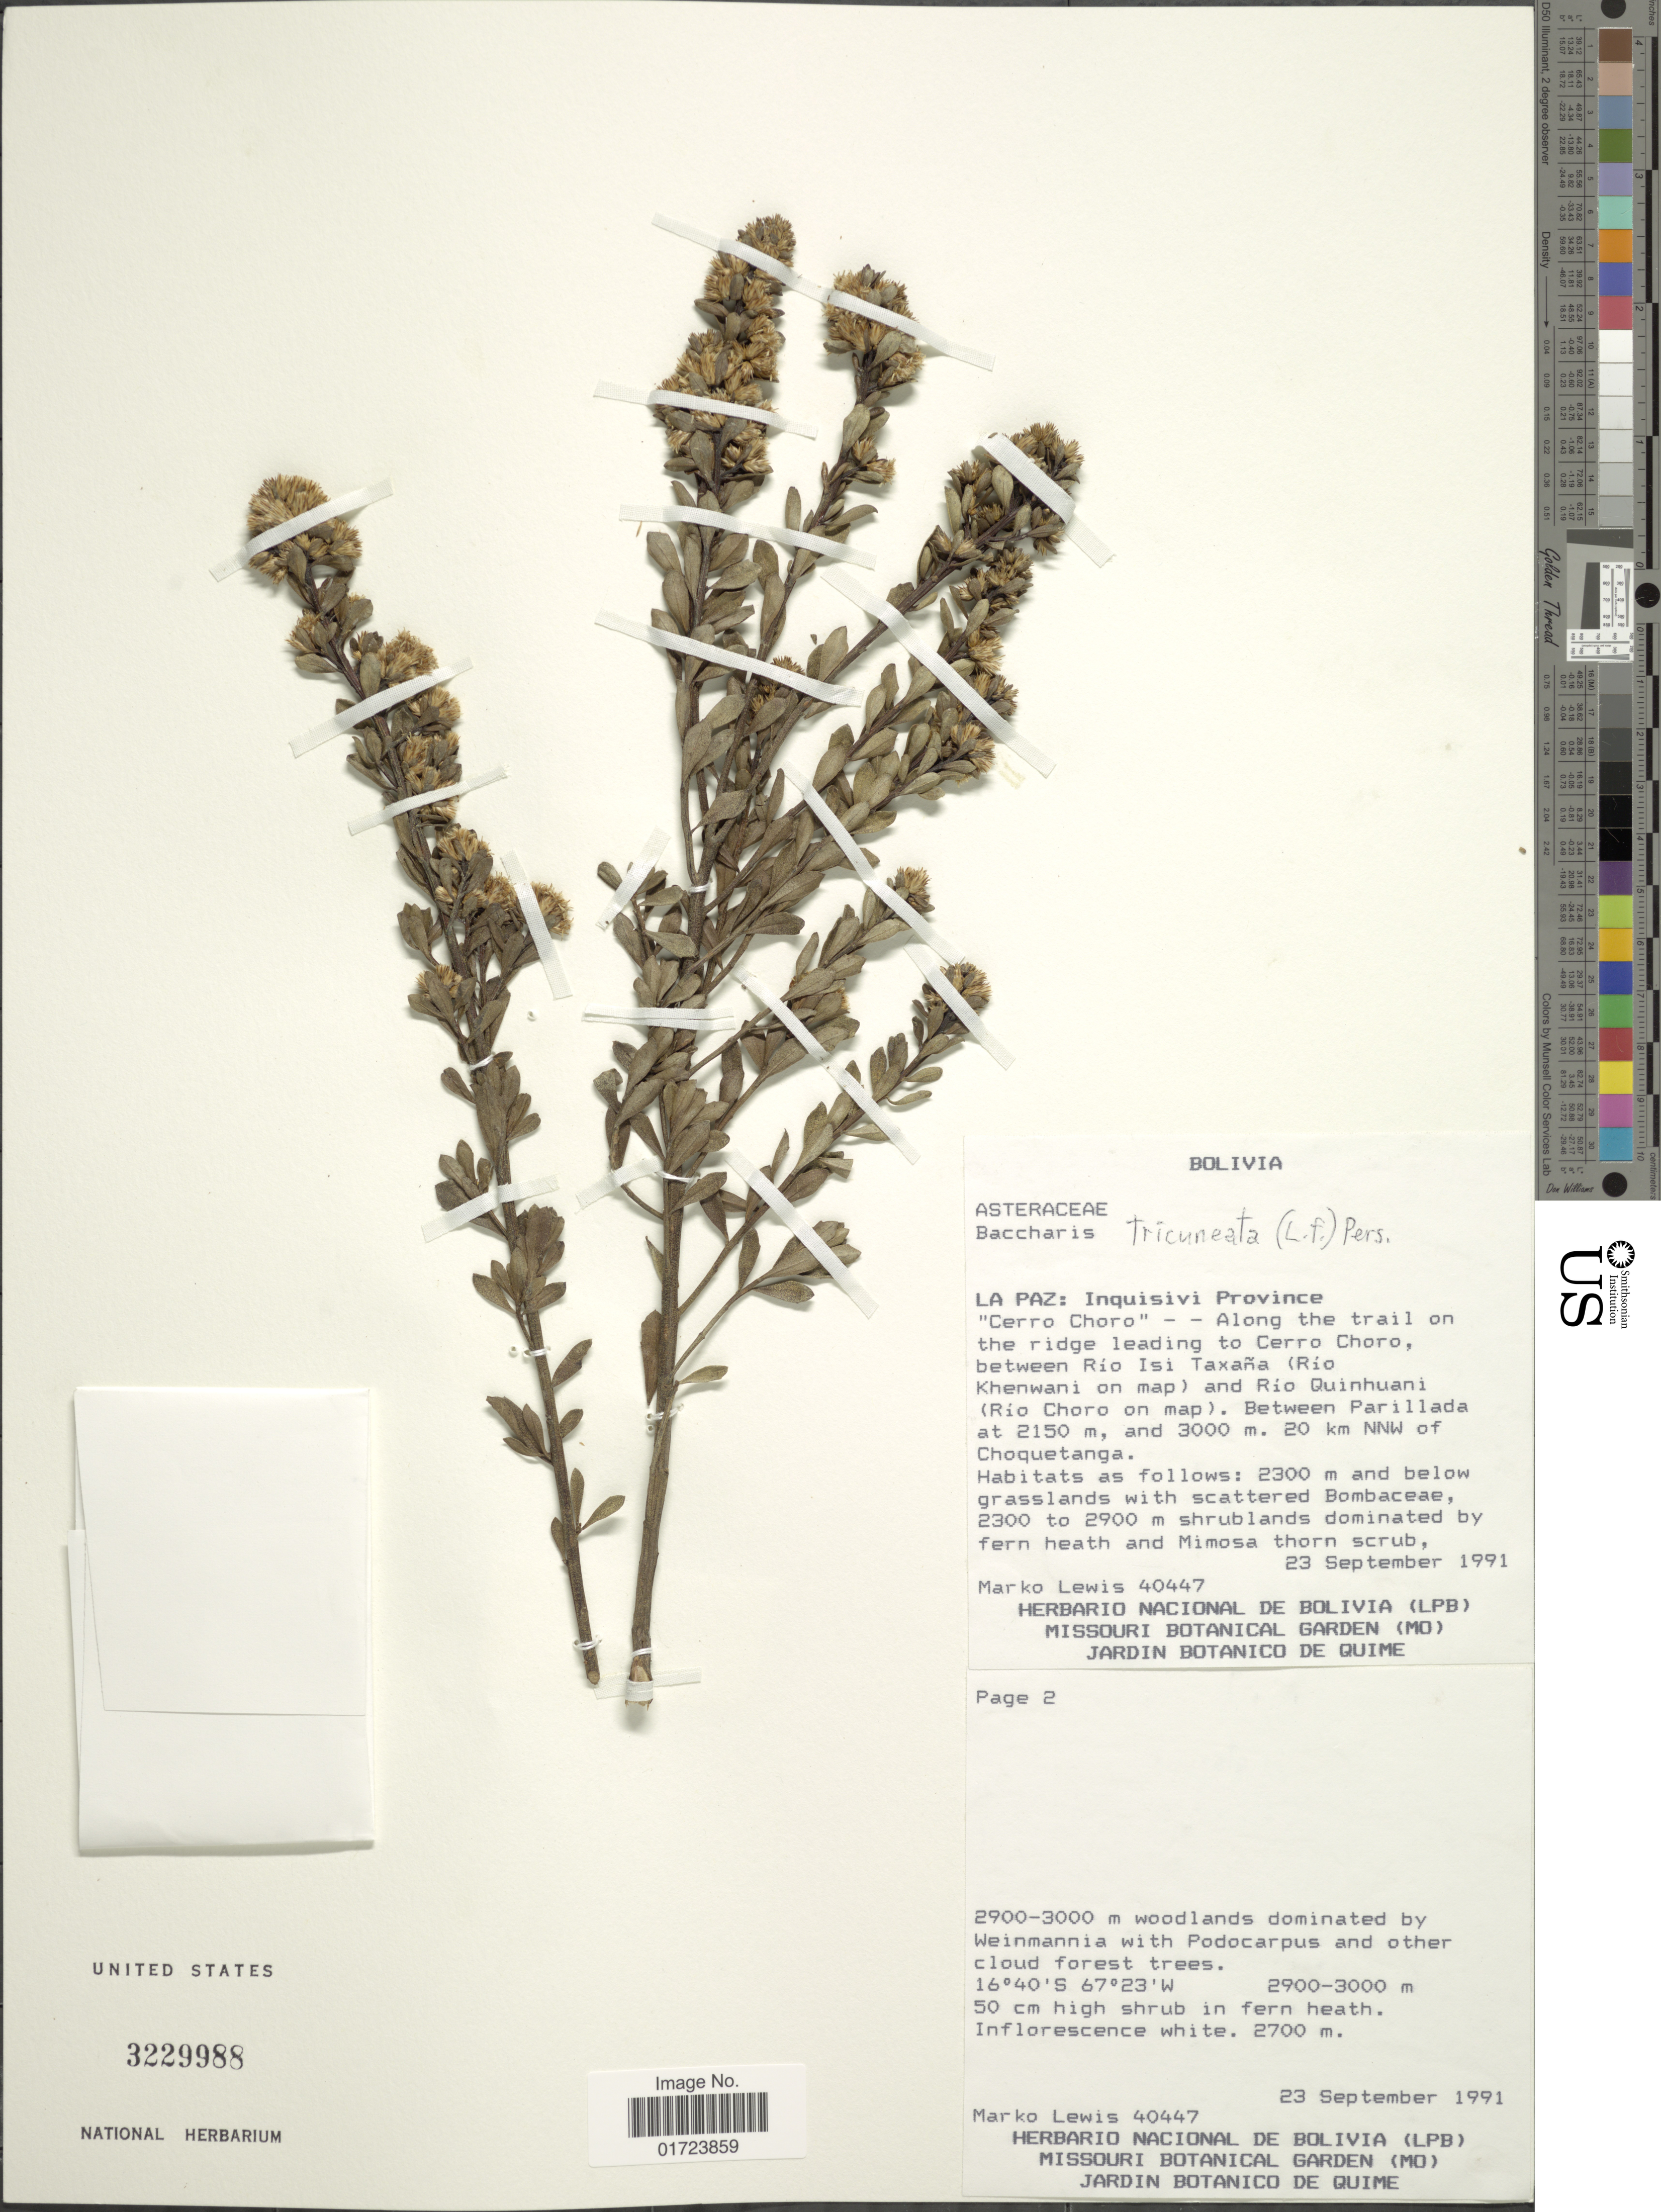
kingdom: Plantae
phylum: Tracheophyta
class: Magnoliopsida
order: Asterales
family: Asteraceae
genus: Baccharis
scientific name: Baccharis tricuneata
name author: (L. f.) Pers.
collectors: M. A. Lewis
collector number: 40447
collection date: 1991-09-23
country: Bolivia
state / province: La Paz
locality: La Paz: Inquisivi Province "Cerro Choro"- Along the Trail on the ridge leading to Cerro Choro, between Rio Isi Taxana (Rio Khenwani on map) and Rio Quinhuani (Rio Choro on map). Between Parillada.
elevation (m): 2900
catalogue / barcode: US 3229988